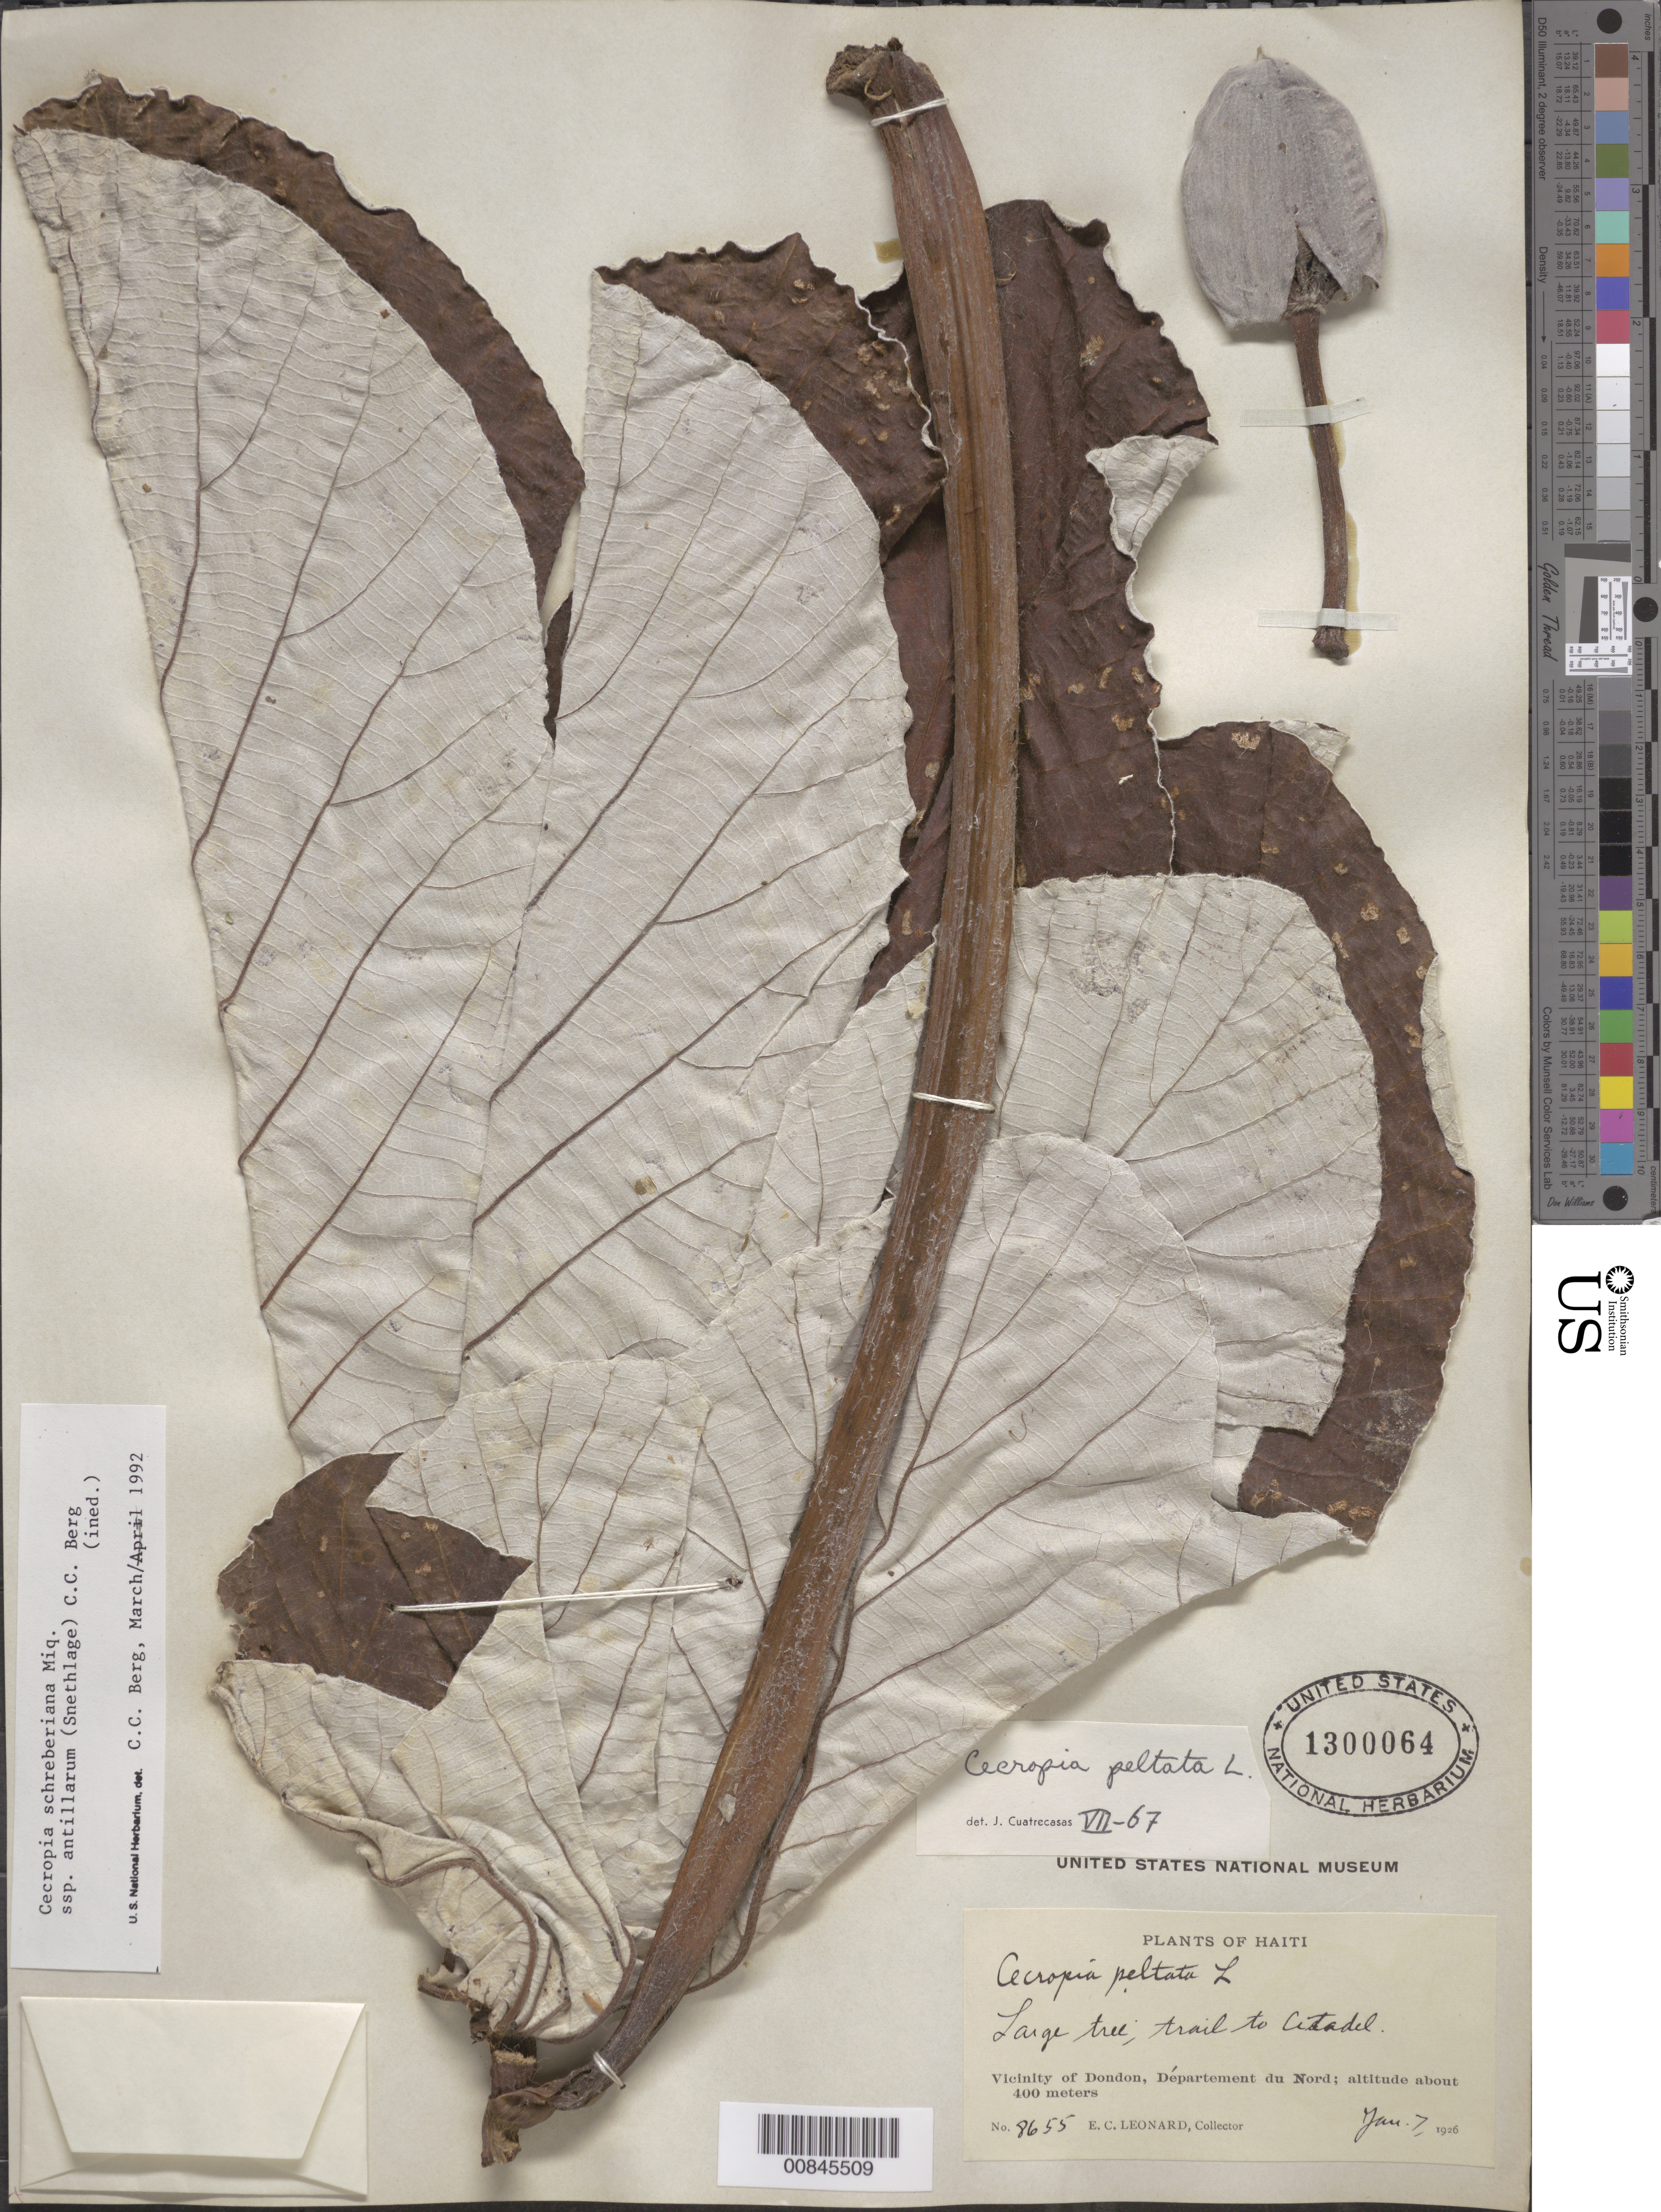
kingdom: Plantae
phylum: Tracheophyta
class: Magnoliopsida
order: Rosales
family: Urticaceae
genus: Cecropia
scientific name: Cecropia schreberiana subsp. antillarum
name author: (Snethl.) C.C. Berg & P. Franco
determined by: Berg, C. C.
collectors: E. C. Leonard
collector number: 8655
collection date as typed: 07 Jan 1926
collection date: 1926-01-07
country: Haiti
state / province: Nord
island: Hispaniola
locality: Trail to Citadel. Vicinity of Dondon.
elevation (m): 400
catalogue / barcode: US 1300064